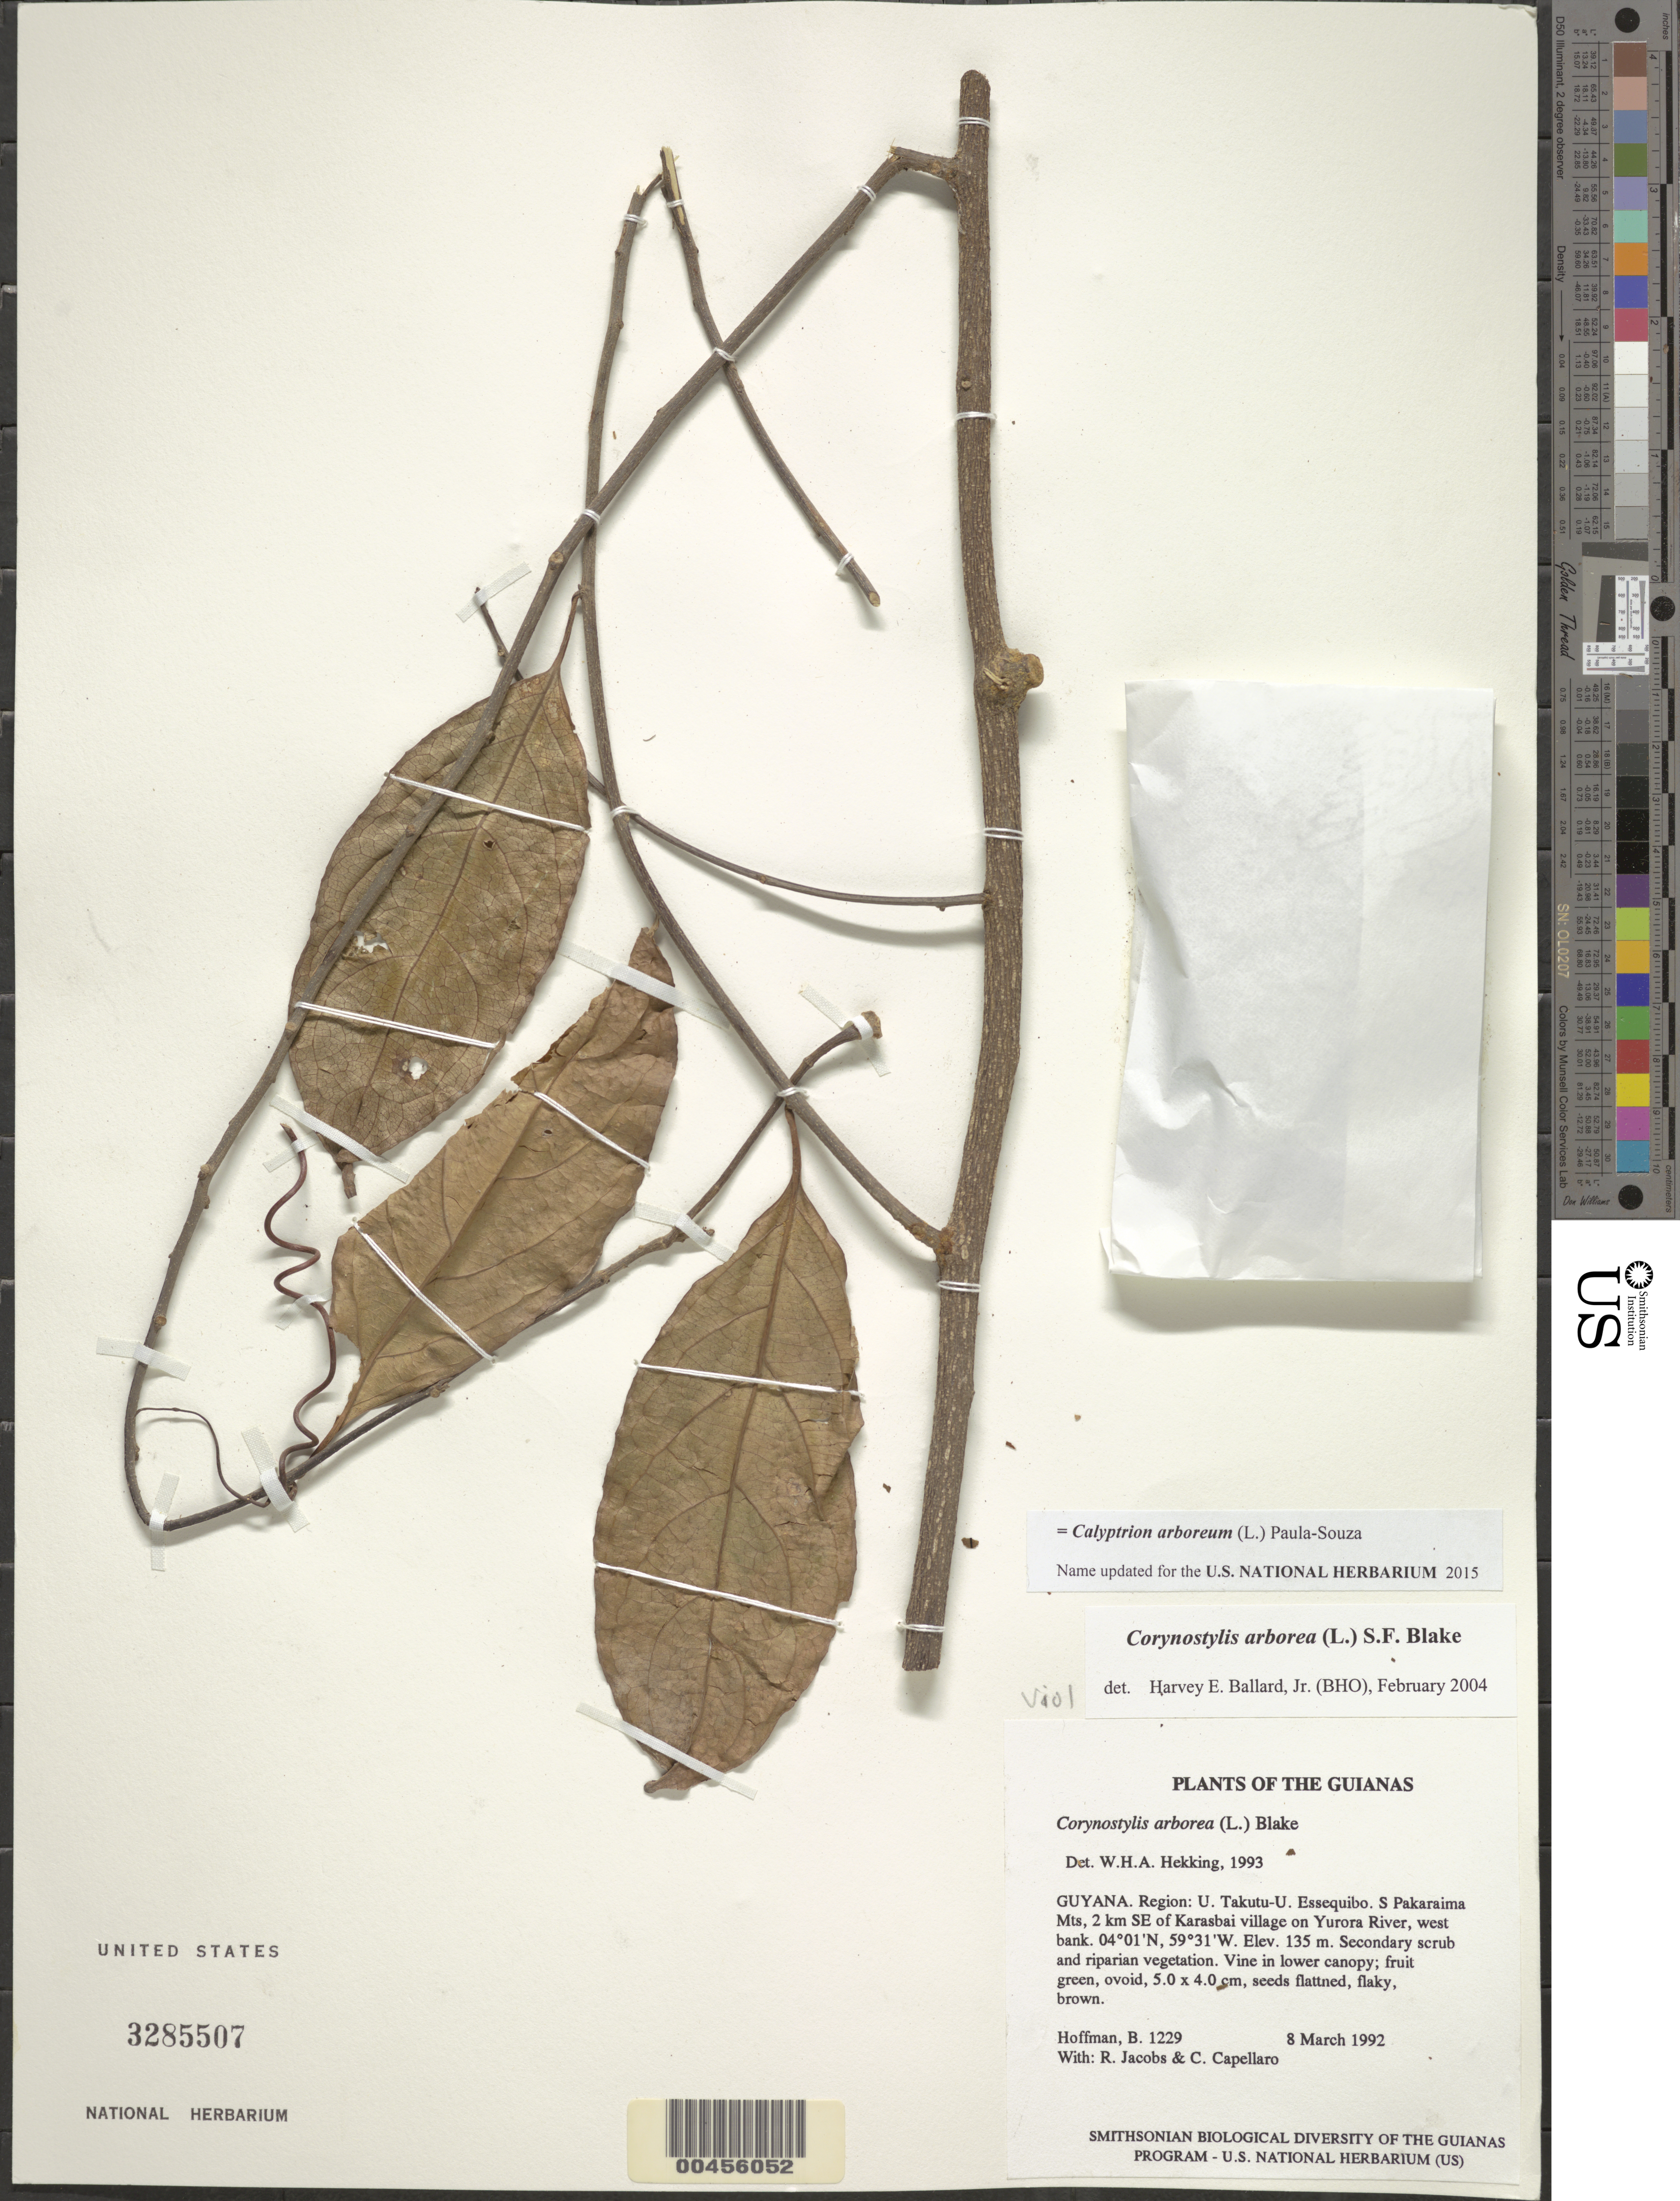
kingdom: Plantae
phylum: Tracheophyta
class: Magnoliopsida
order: Malpighiales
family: Violaceae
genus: Calyptrion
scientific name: Calyptrion arboreum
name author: (L.) Paula-Souza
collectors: B. Hoffman, R. Jacobs & C. Capellaro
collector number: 1229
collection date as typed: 8 March 1992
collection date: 1992-03-08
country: Guyana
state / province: U. Takutu-U. Essequibo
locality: S Pakaraima Mts, 2 km SE of Karasbai Village on Yurora River, West bank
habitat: Secondary scrub and riparian vegetation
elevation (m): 135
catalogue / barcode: US 3285507